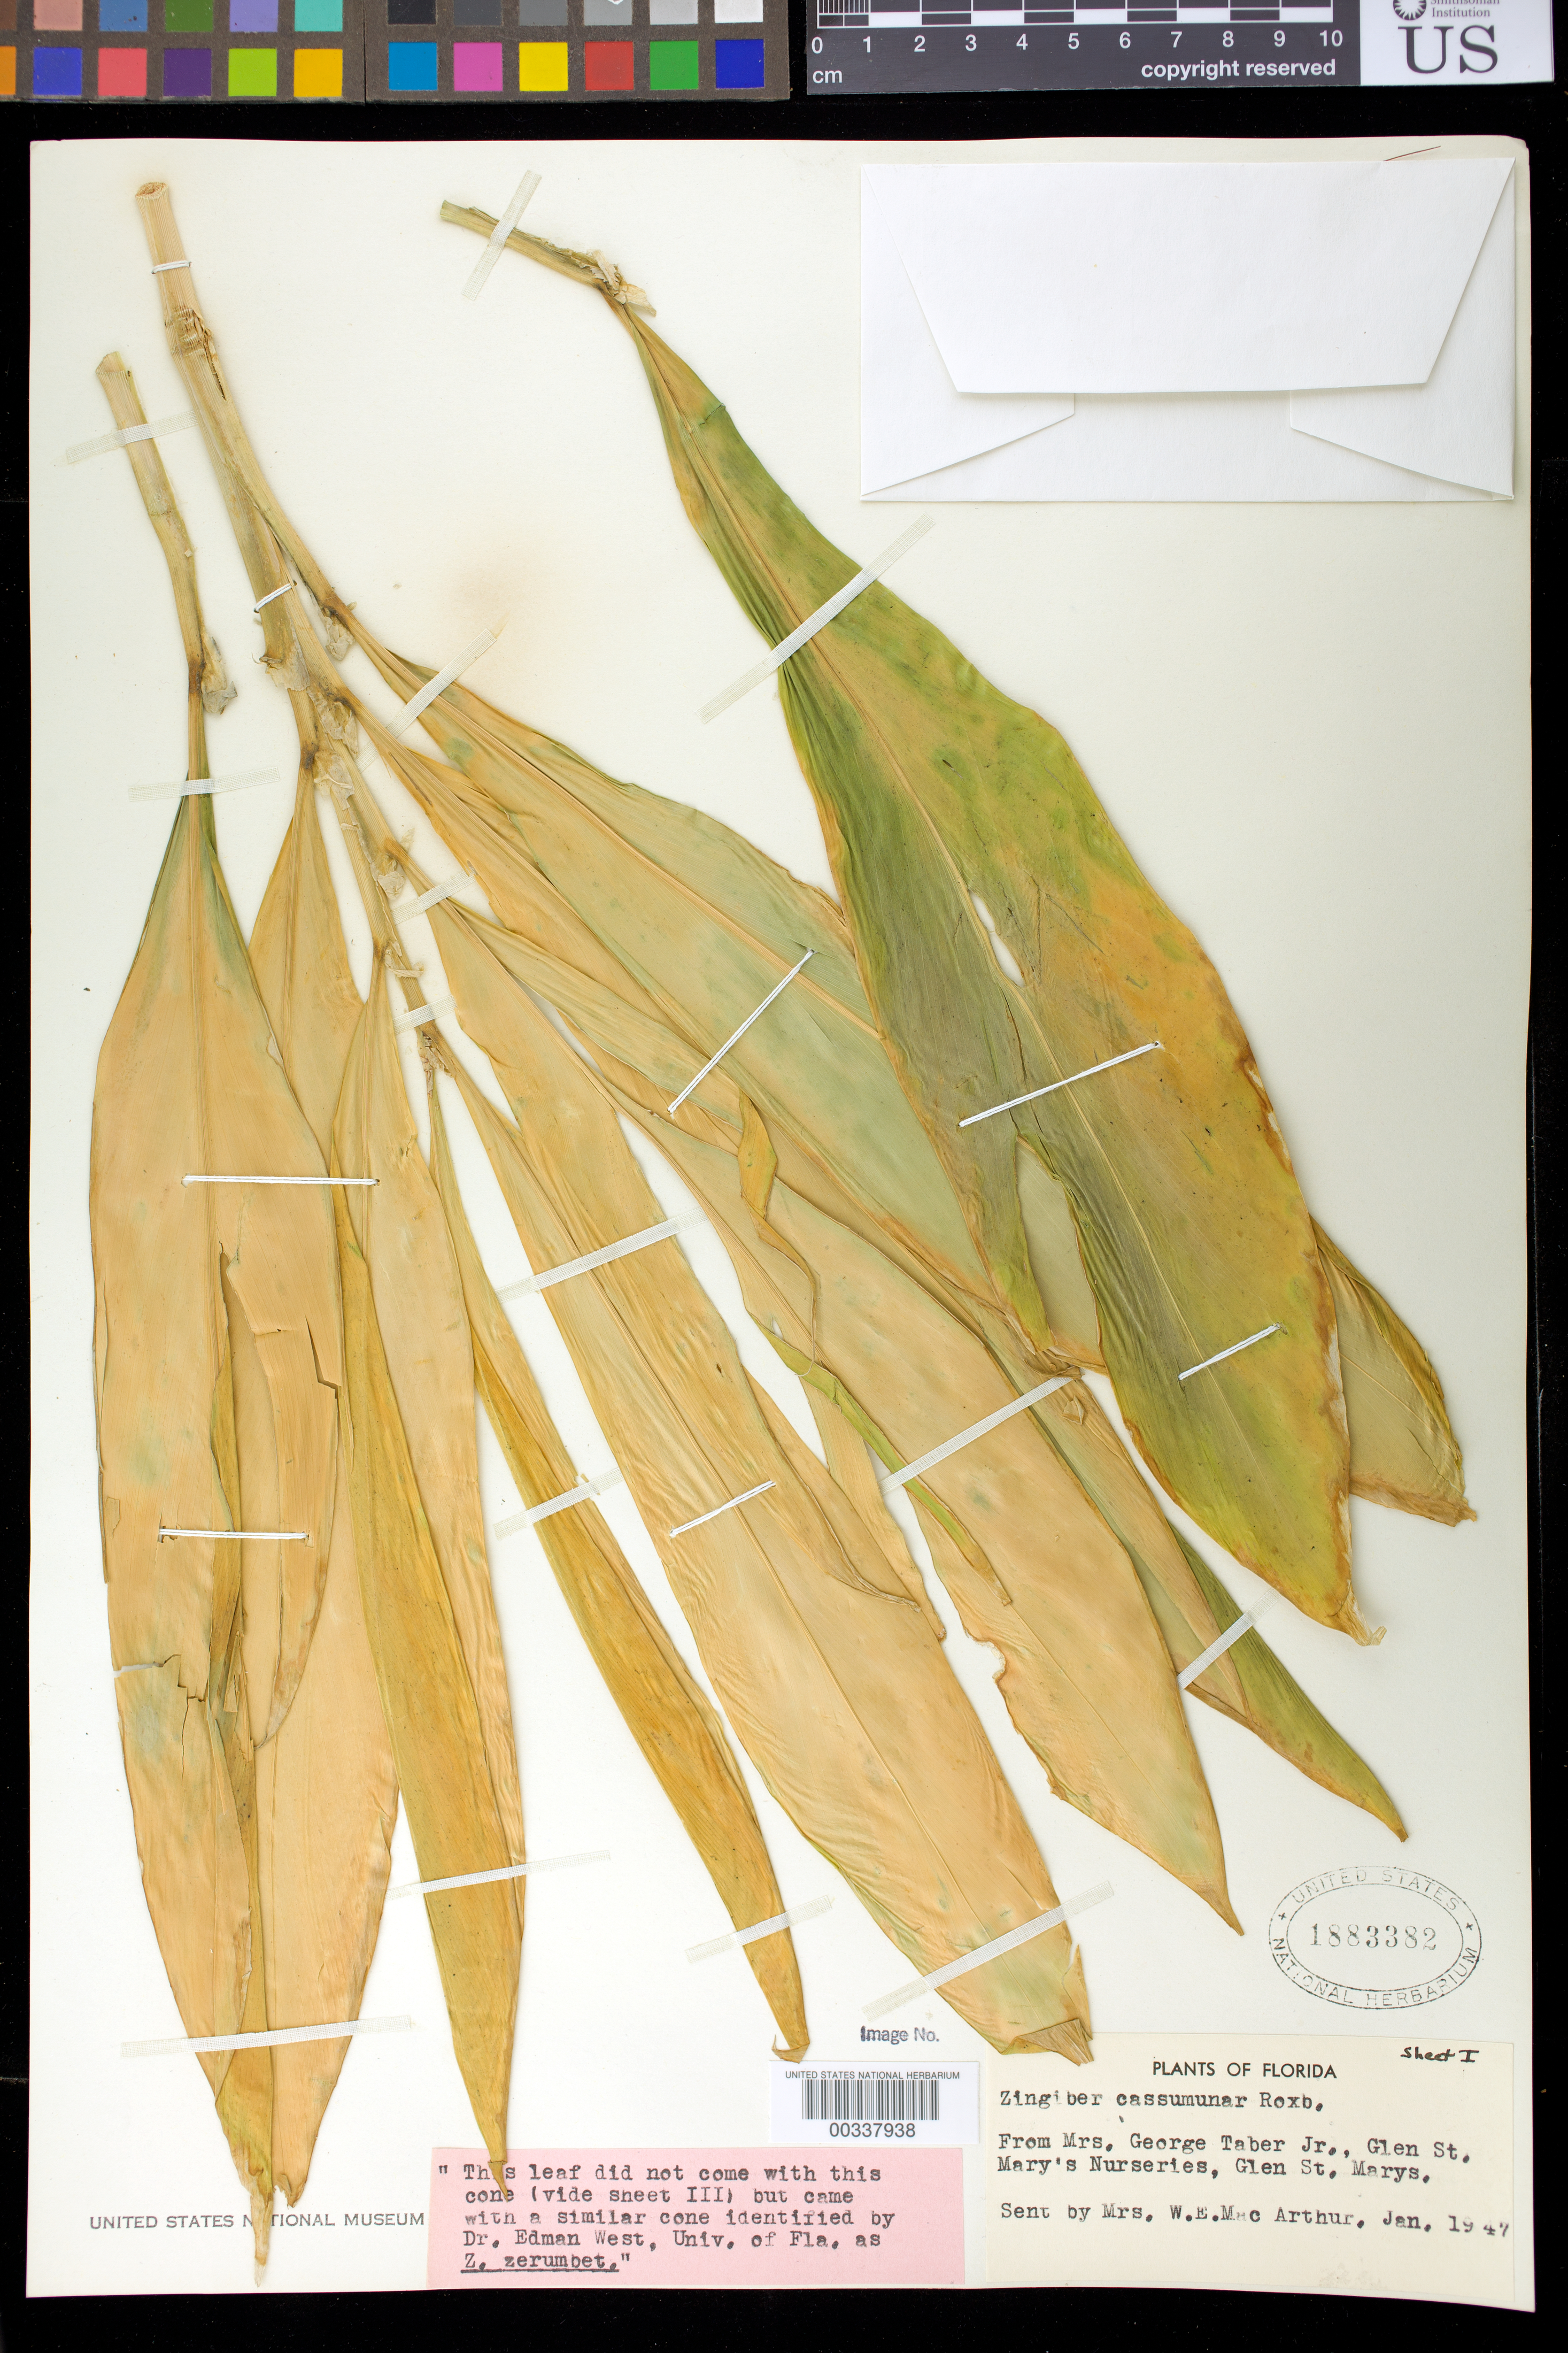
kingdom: Plantae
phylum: Tracheophyta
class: Liliopsida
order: Zingiberales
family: Zingiberaceae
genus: Zingiber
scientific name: Zingiber zerumbet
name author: (L.) Sm.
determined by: West, E.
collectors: G. Taber Jr.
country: United States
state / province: Florida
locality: Southern Florida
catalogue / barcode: US 1883382